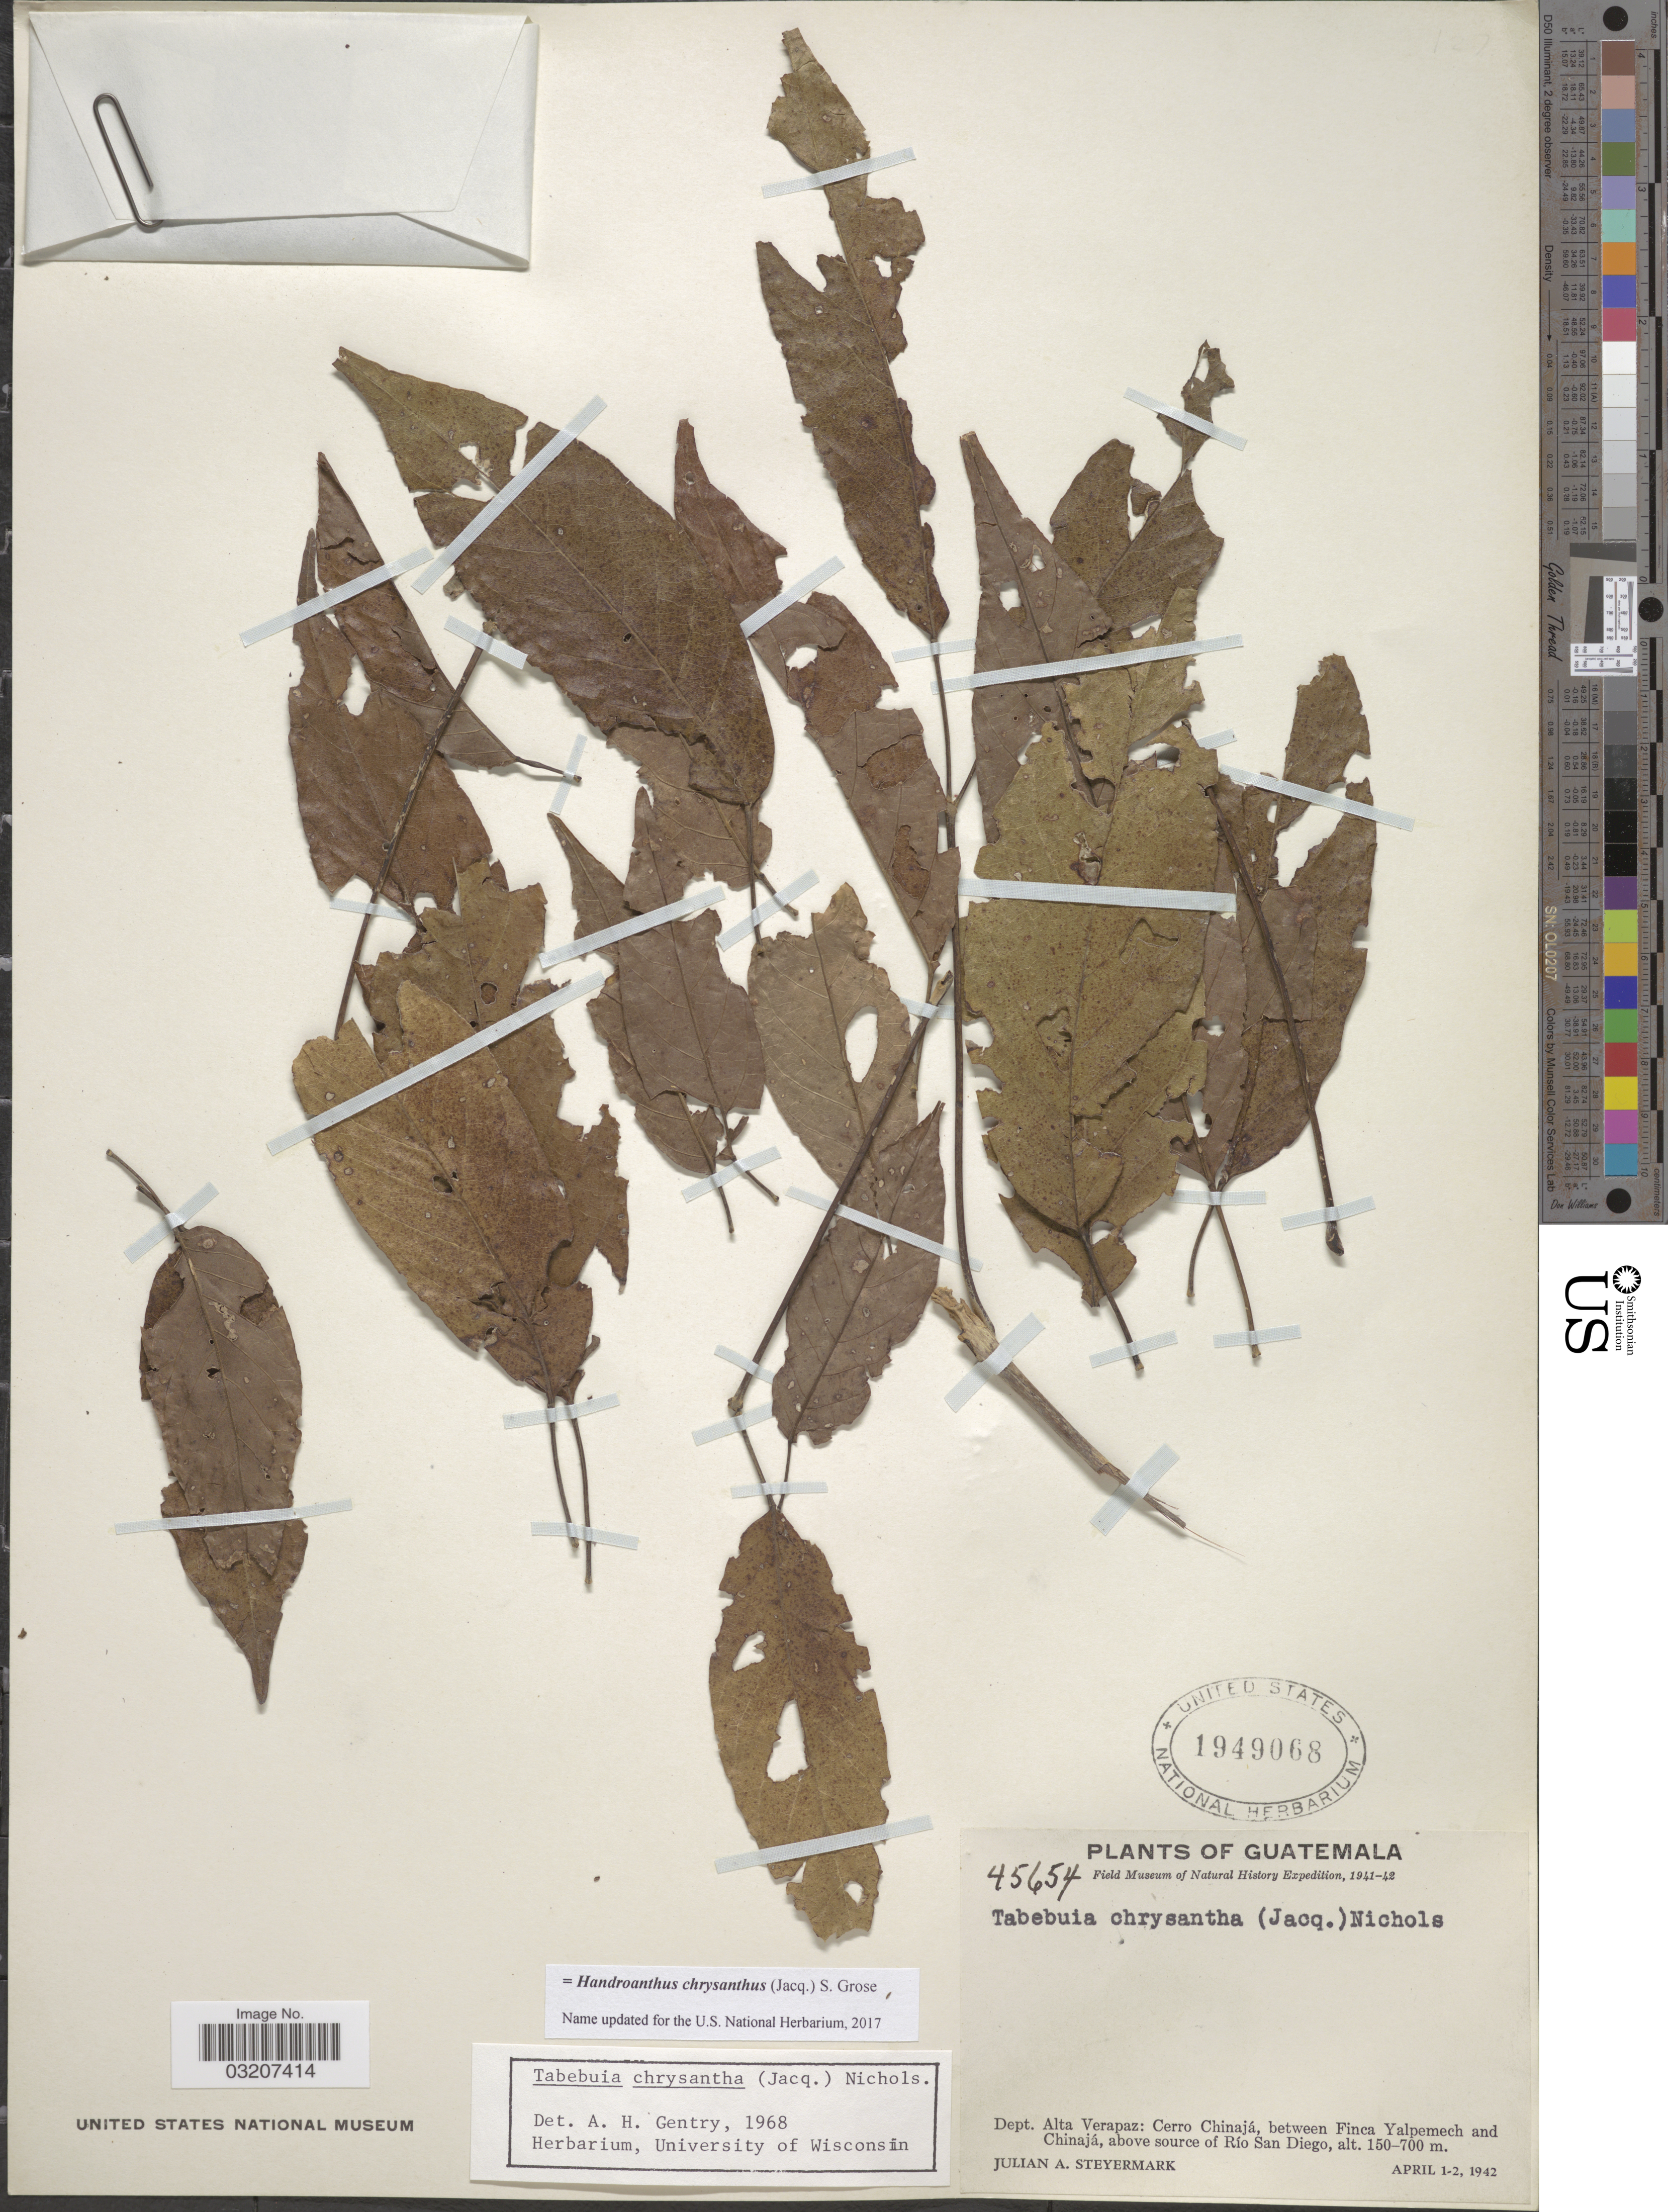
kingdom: Plantae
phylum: Tracheophyta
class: Magnoliopsida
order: Lamiales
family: Bignoniaceae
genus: Handroanthus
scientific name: Handroanthus chrysanthus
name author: (Jacq.) S.O. Grose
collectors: J. Steyermark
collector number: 45654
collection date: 1942-04-01/1942-04-02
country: Guatemala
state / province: Alta Verapaz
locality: Dept. Alta Verapaz: Cerro Chinajá, between Finca Yalpemech and Chinajá, above source Río San Diego.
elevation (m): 150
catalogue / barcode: US 1949068